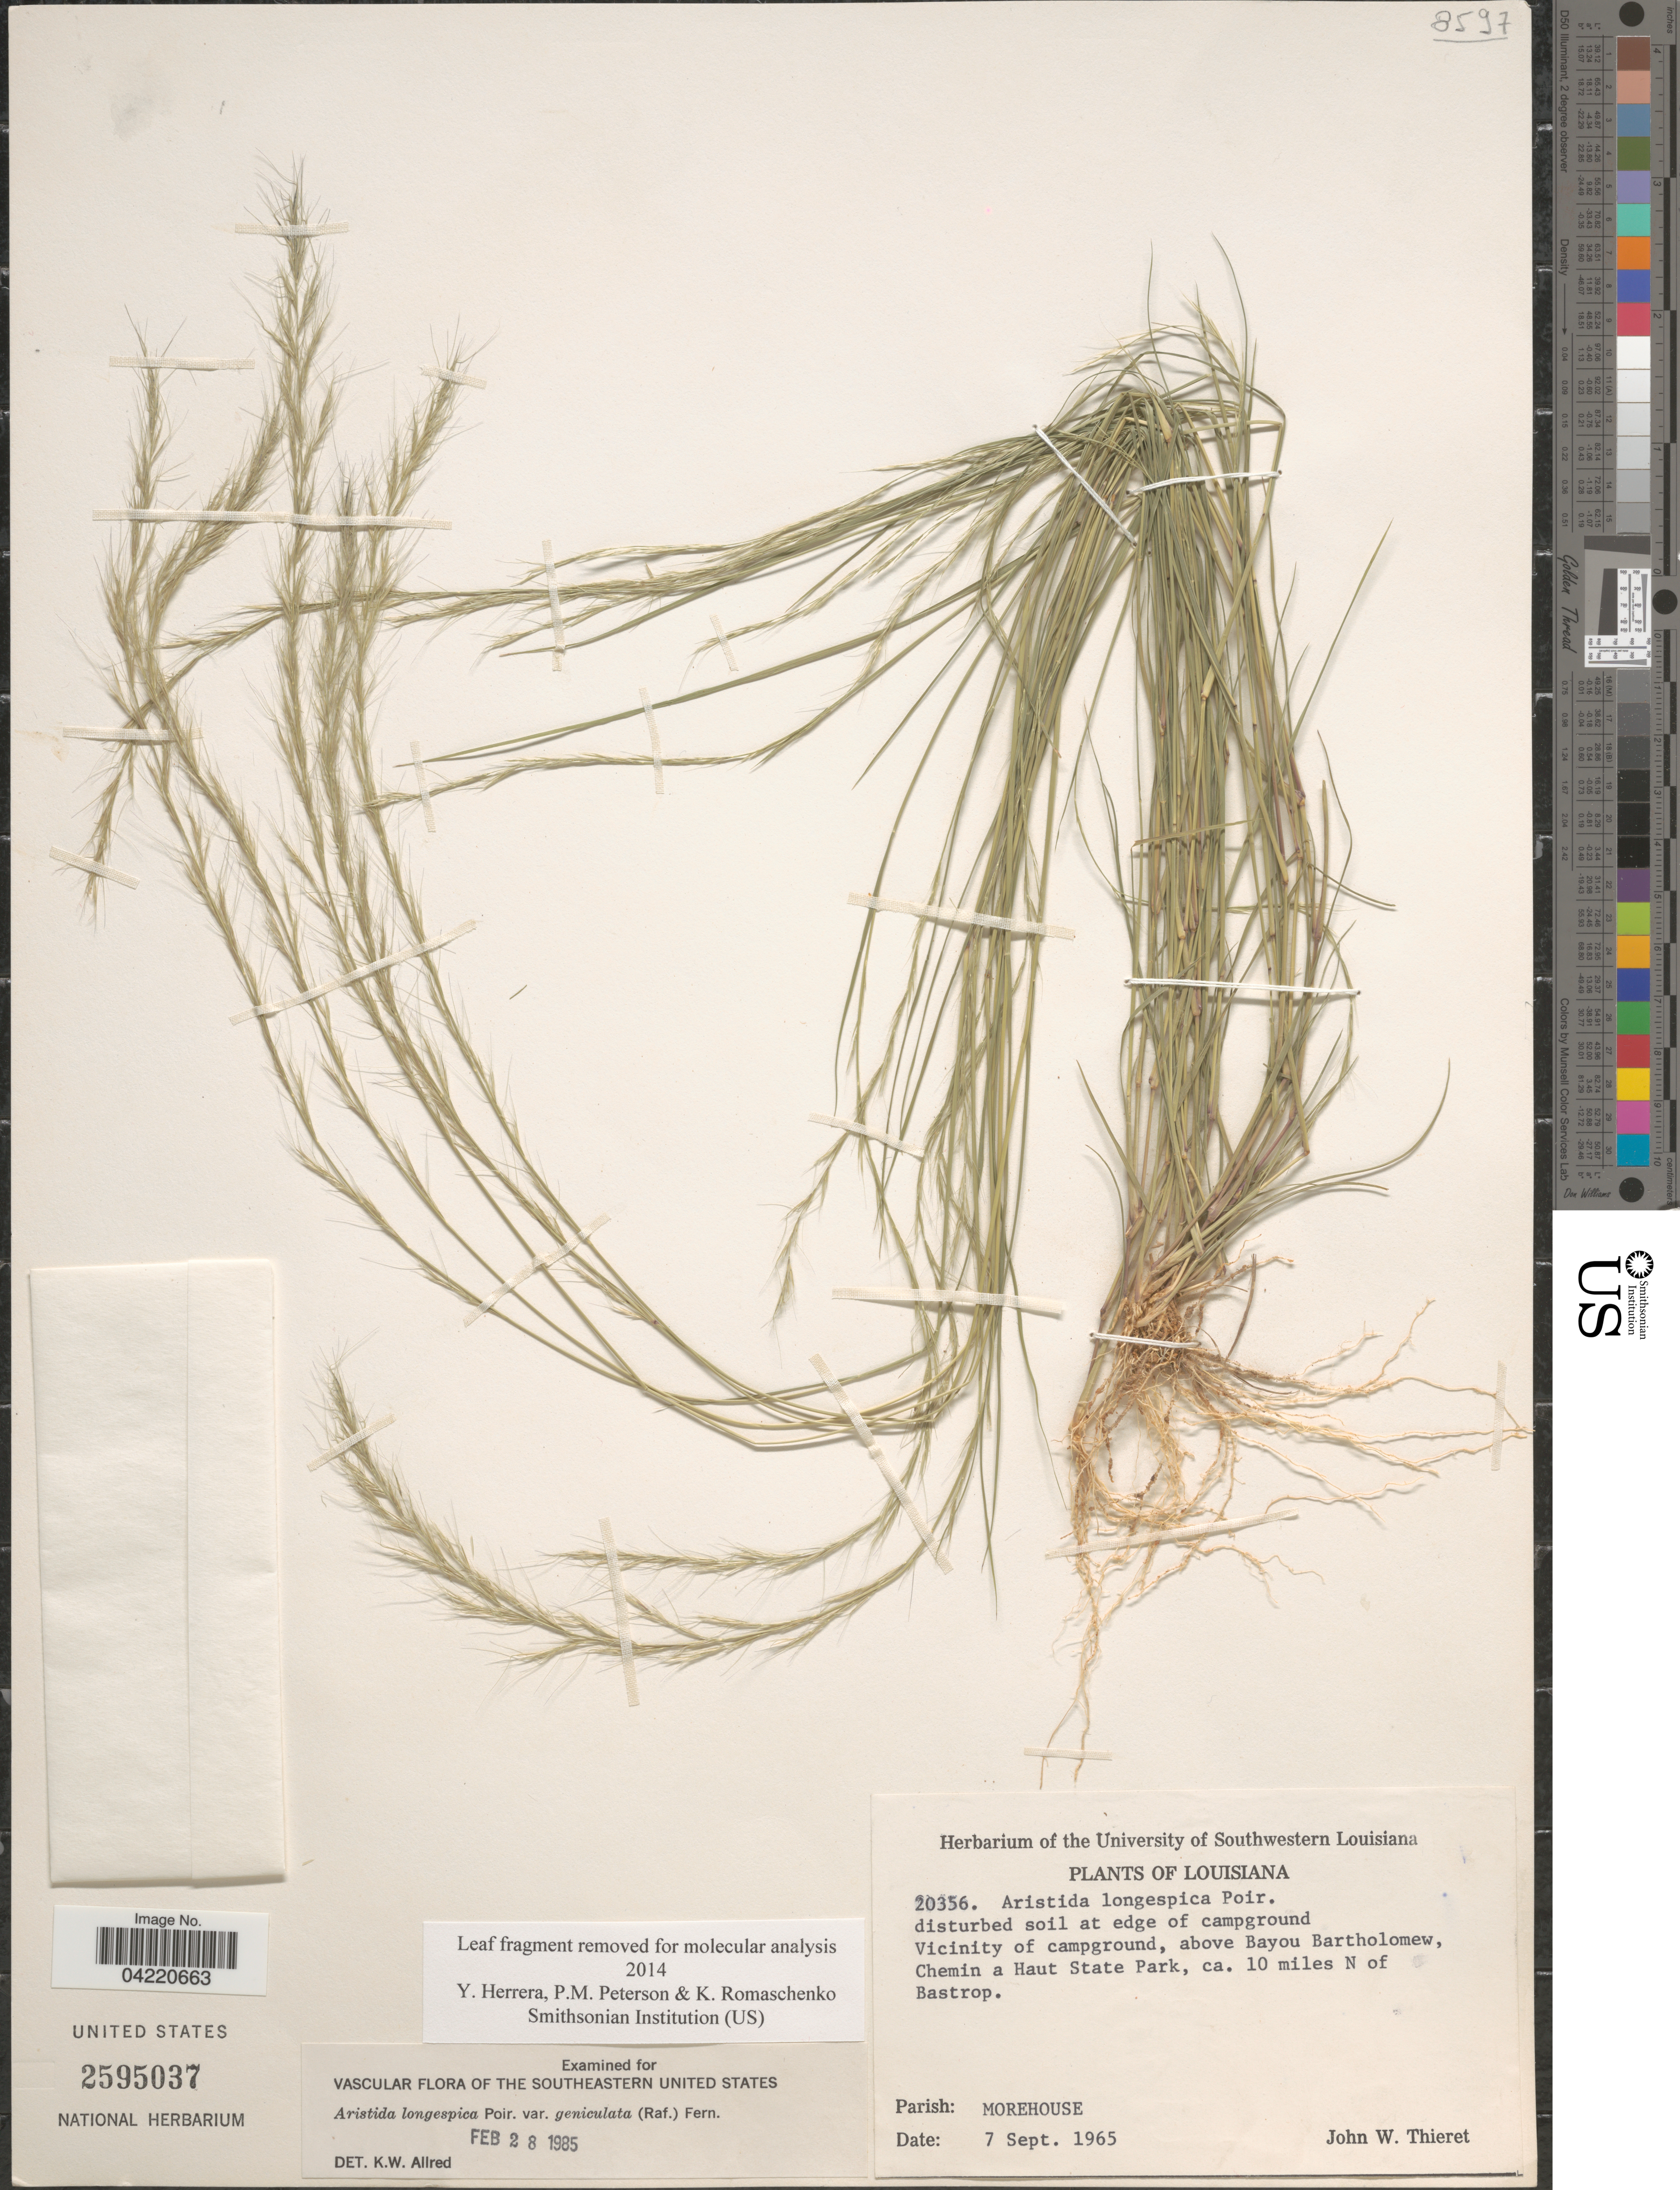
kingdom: Plantae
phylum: Tracheophyta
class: Liliopsida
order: Poales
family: Poaceae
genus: Aristida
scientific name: Aristida longespica var. geniculata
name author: (Raf.) Fernald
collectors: J. W. Thieret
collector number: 20356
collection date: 1965-09-07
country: United States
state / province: Louisiana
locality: Vicinity of campground, above Bayou Bartholomew, Chemin a Haut State Park, ca. 10 miles N of Bastrop. Parish: Morehouse.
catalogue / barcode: US 2595037